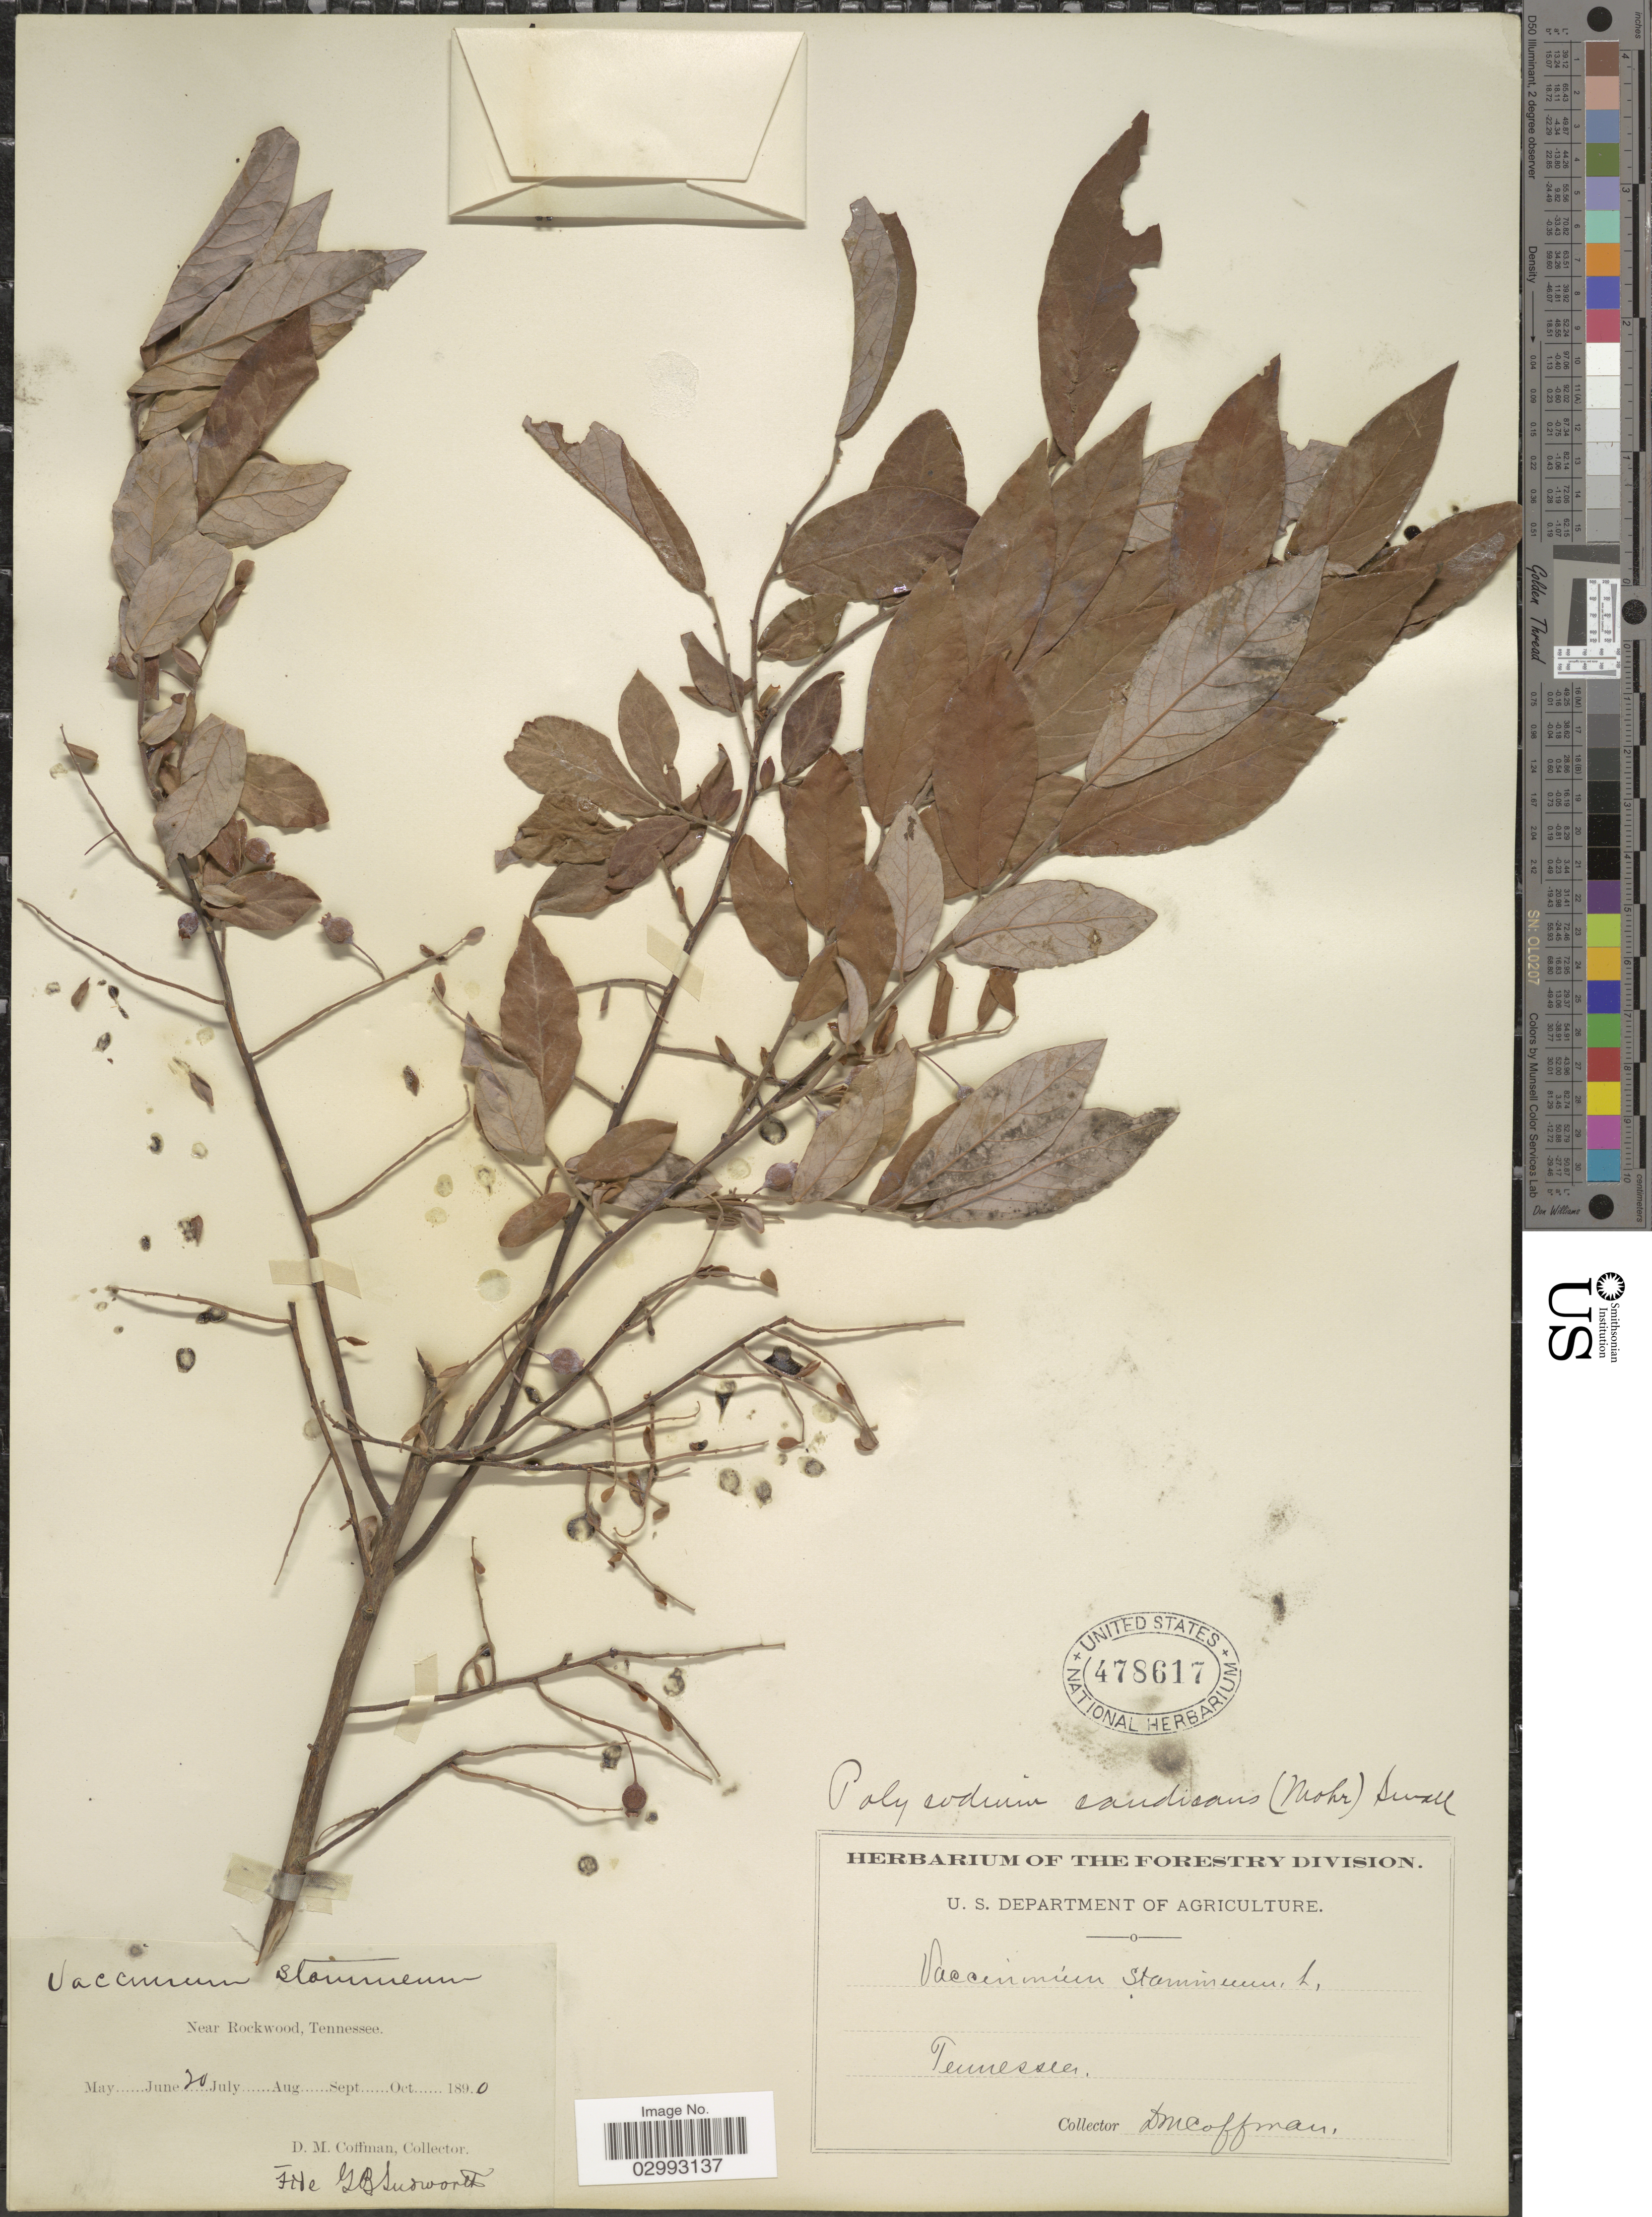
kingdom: Plantae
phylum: Tracheophyta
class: Magnoliopsida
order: Ericales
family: Ericaceae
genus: Polycodium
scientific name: Polycodium candicans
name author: (C. Mohr) Small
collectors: D. M. Coffman & G. B. Sudworth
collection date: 1890-06-20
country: United States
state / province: Tennessee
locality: Near Rockwood.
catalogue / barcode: US 478617